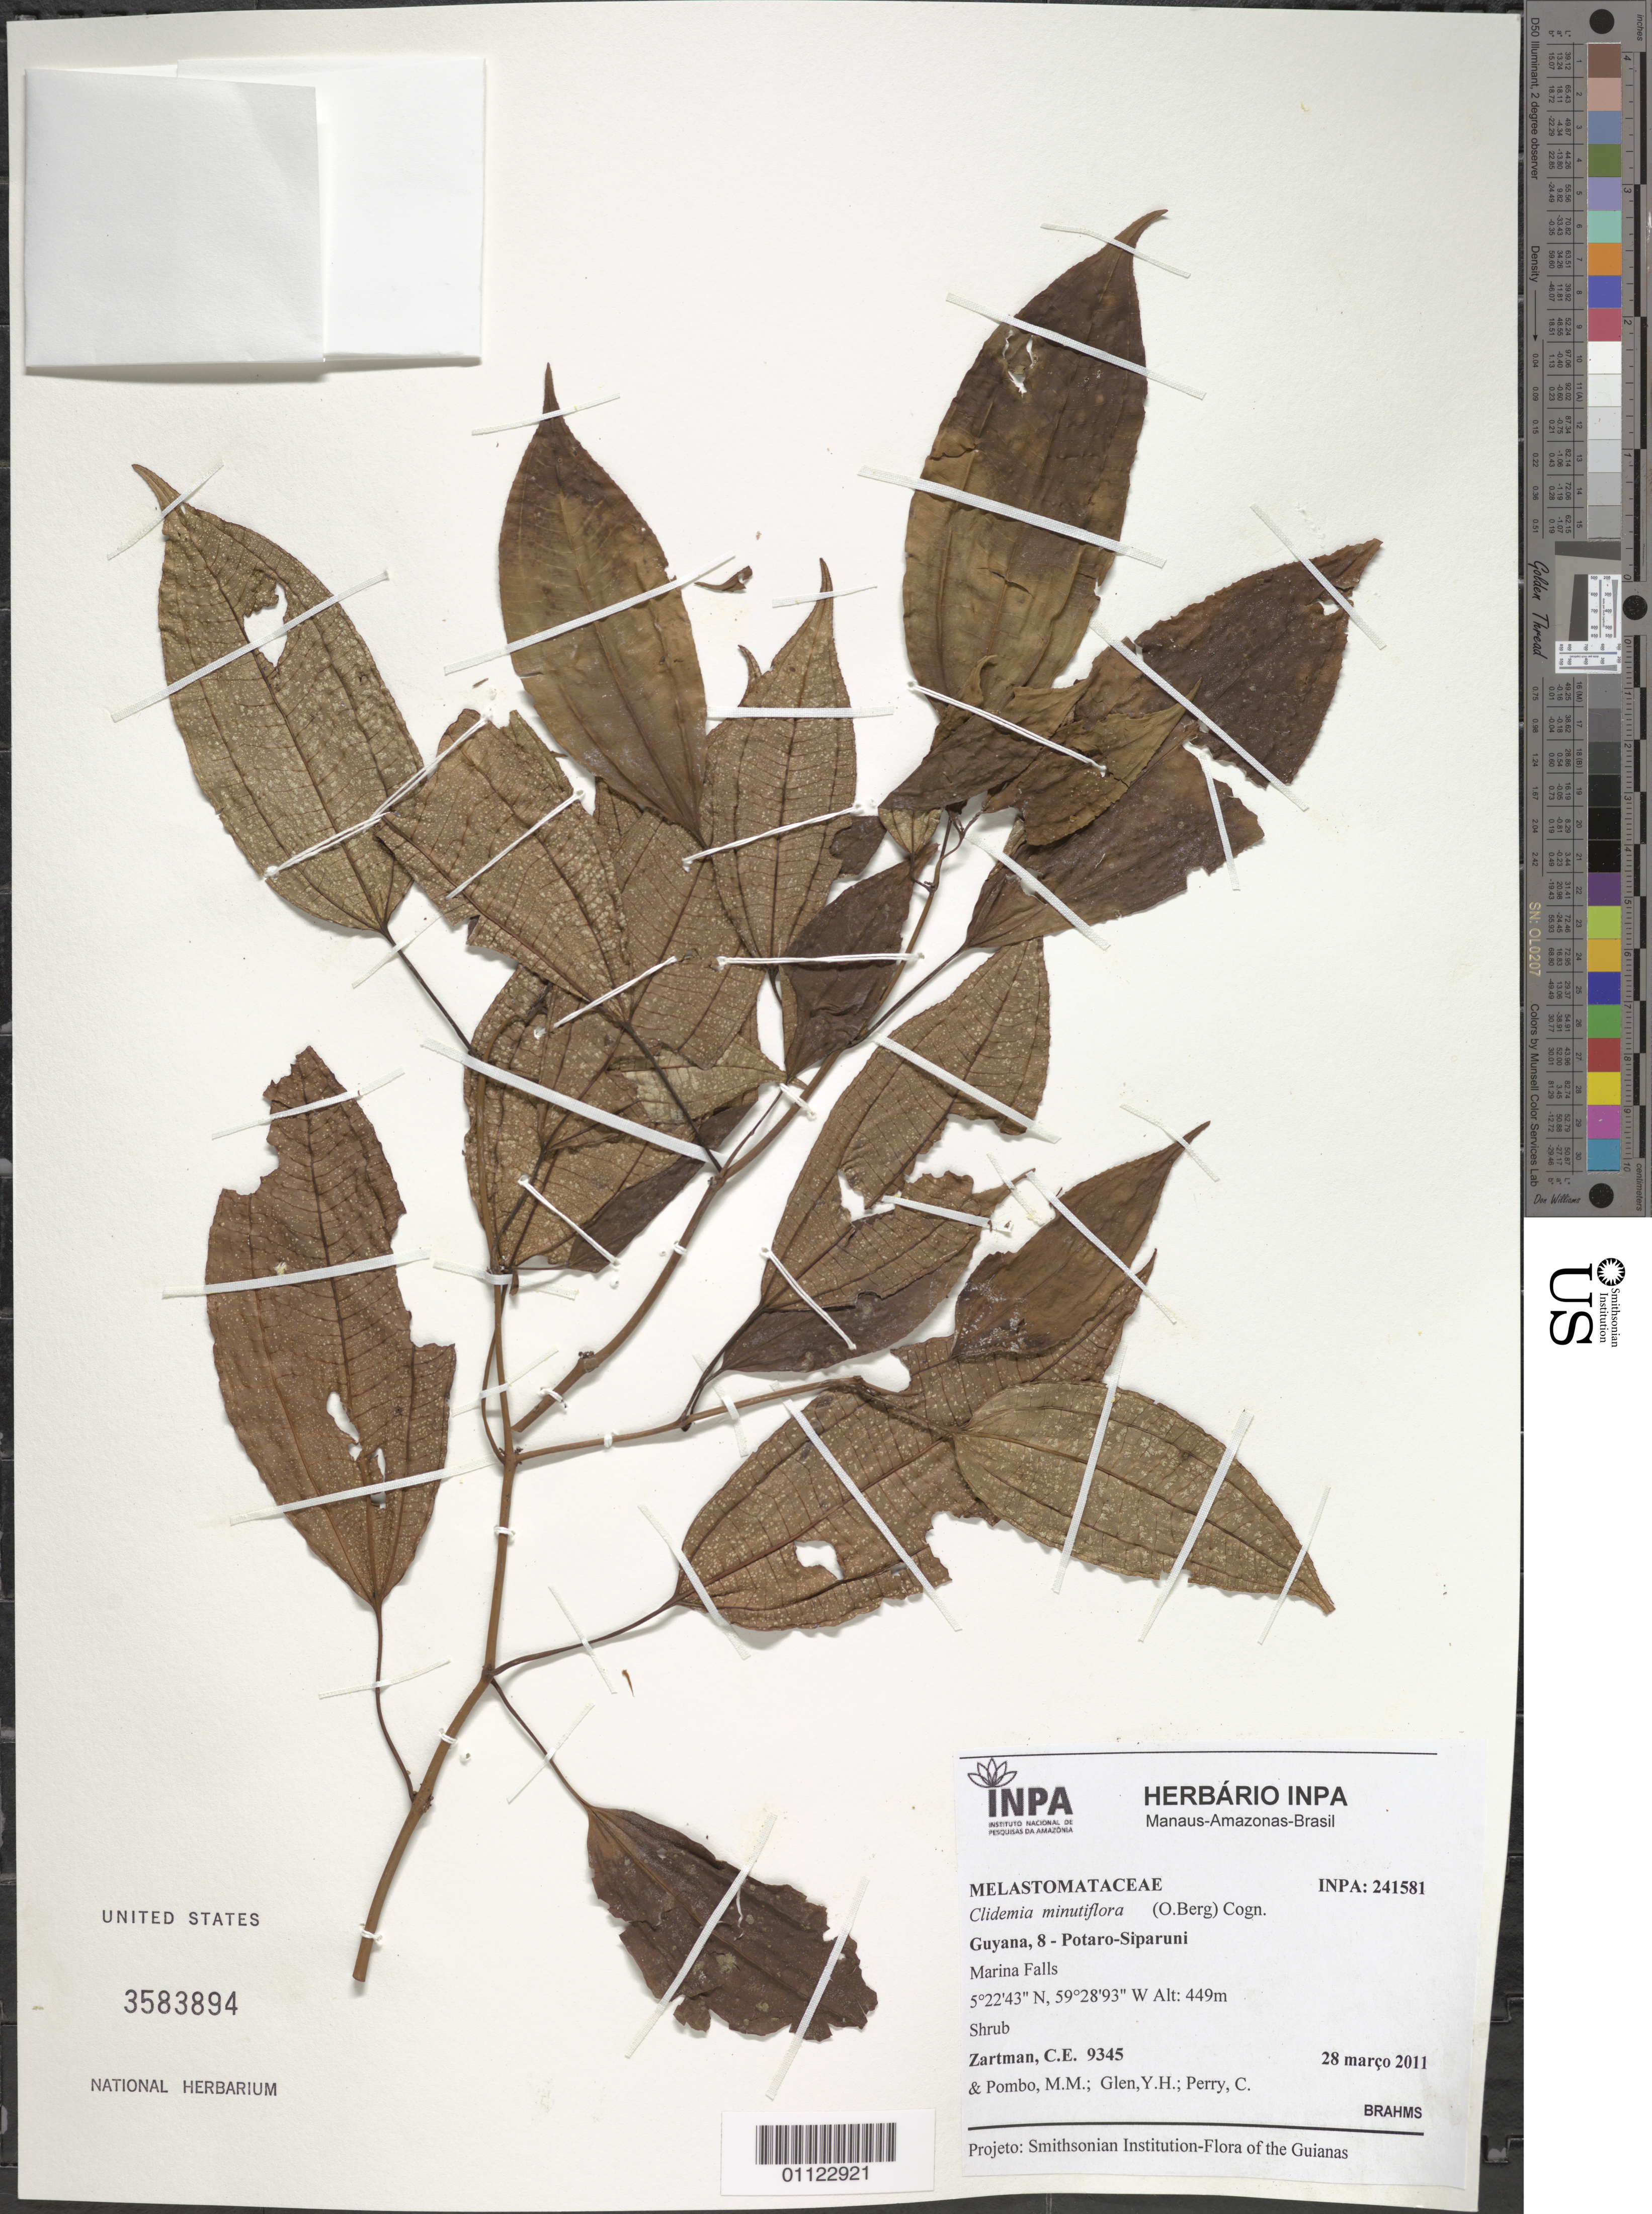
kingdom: Plantae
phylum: Tracheophyta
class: Magnoliopsida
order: Myrtales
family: Melastomataceae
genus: Clidemia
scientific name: Clidemia minutiflora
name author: (Triana) Cogn.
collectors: C. Zartman, M. Pombo, Y. Glen & C. Perry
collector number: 9345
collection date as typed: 28-Mar-11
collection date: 1911-03-28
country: Guyana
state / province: Potaro-Siparuni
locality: Marina Falls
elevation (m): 449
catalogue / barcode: US 3583894